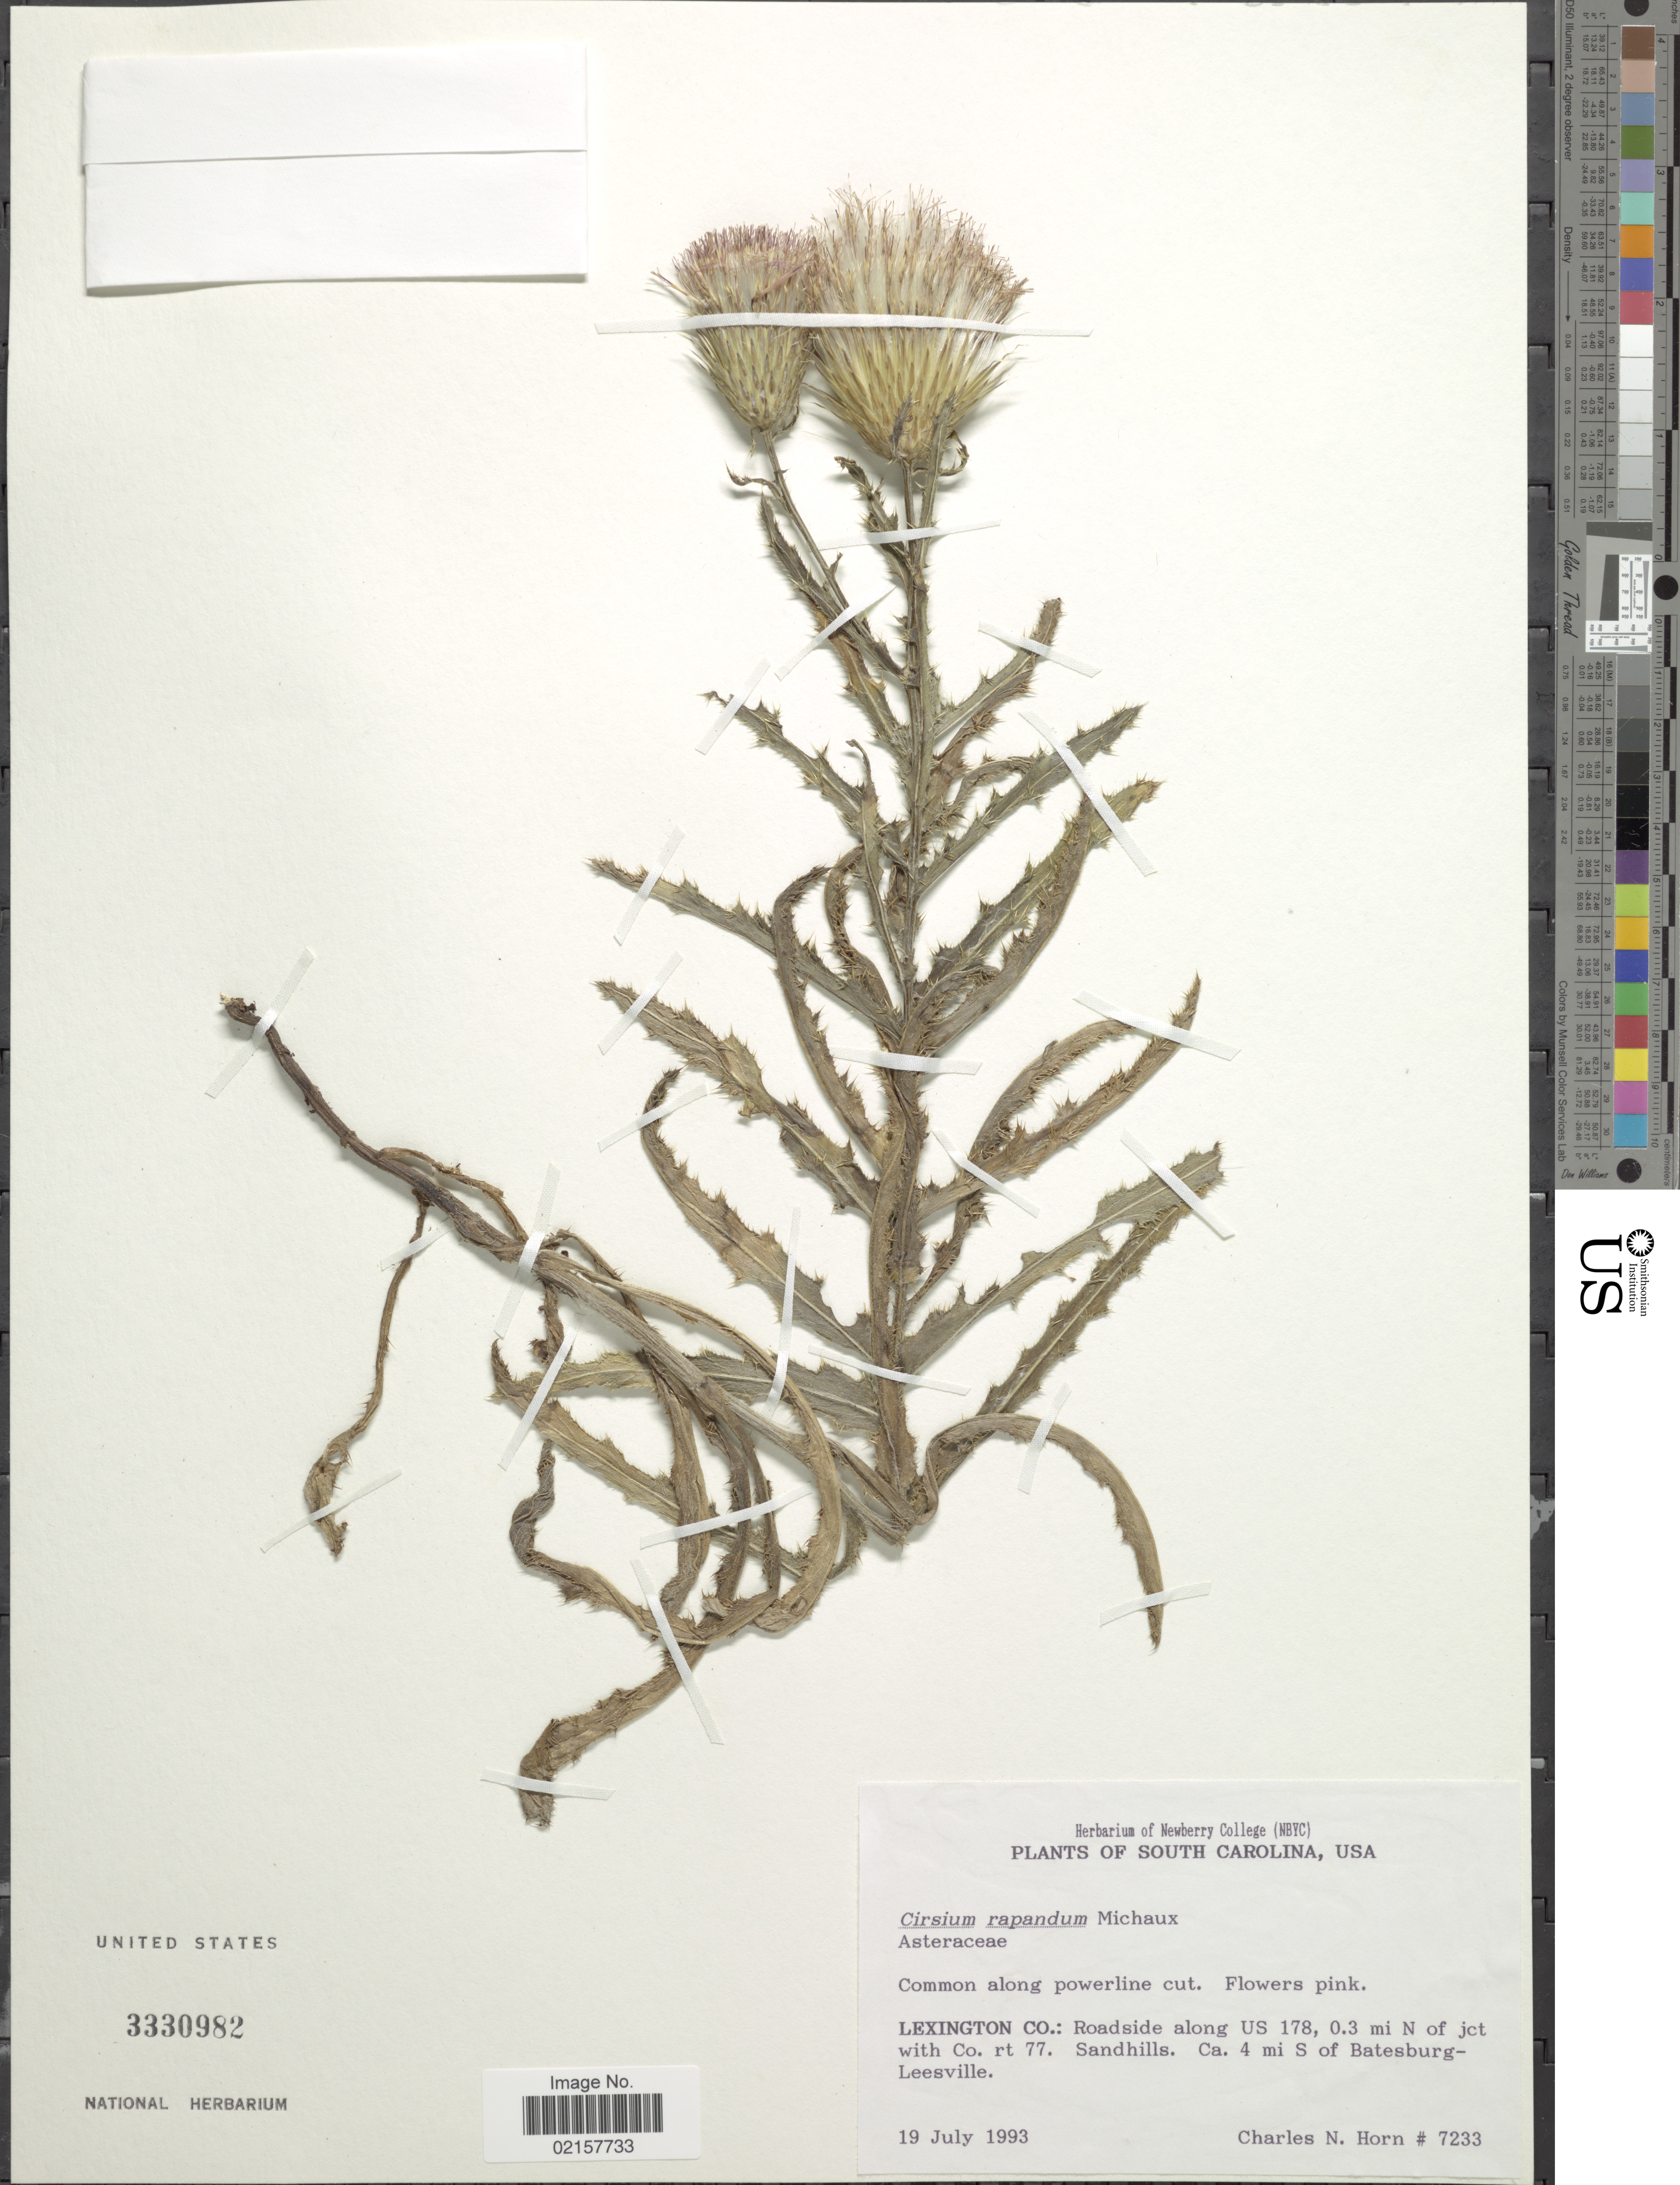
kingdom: Plantae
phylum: Tracheophyta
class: Magnoliopsida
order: Asterales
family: Asteraceae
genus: Cirsium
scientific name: Cirsium repandum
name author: Michx.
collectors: C. N. Horn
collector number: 7233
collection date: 1993-07-19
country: United States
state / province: South Carolina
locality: Lexington Co.: roadside along US 178, 0.3 mi N of jct with Co. rt 77, sandhills, ca. 4 mi S of Batesburg- Leeville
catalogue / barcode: US 3330982